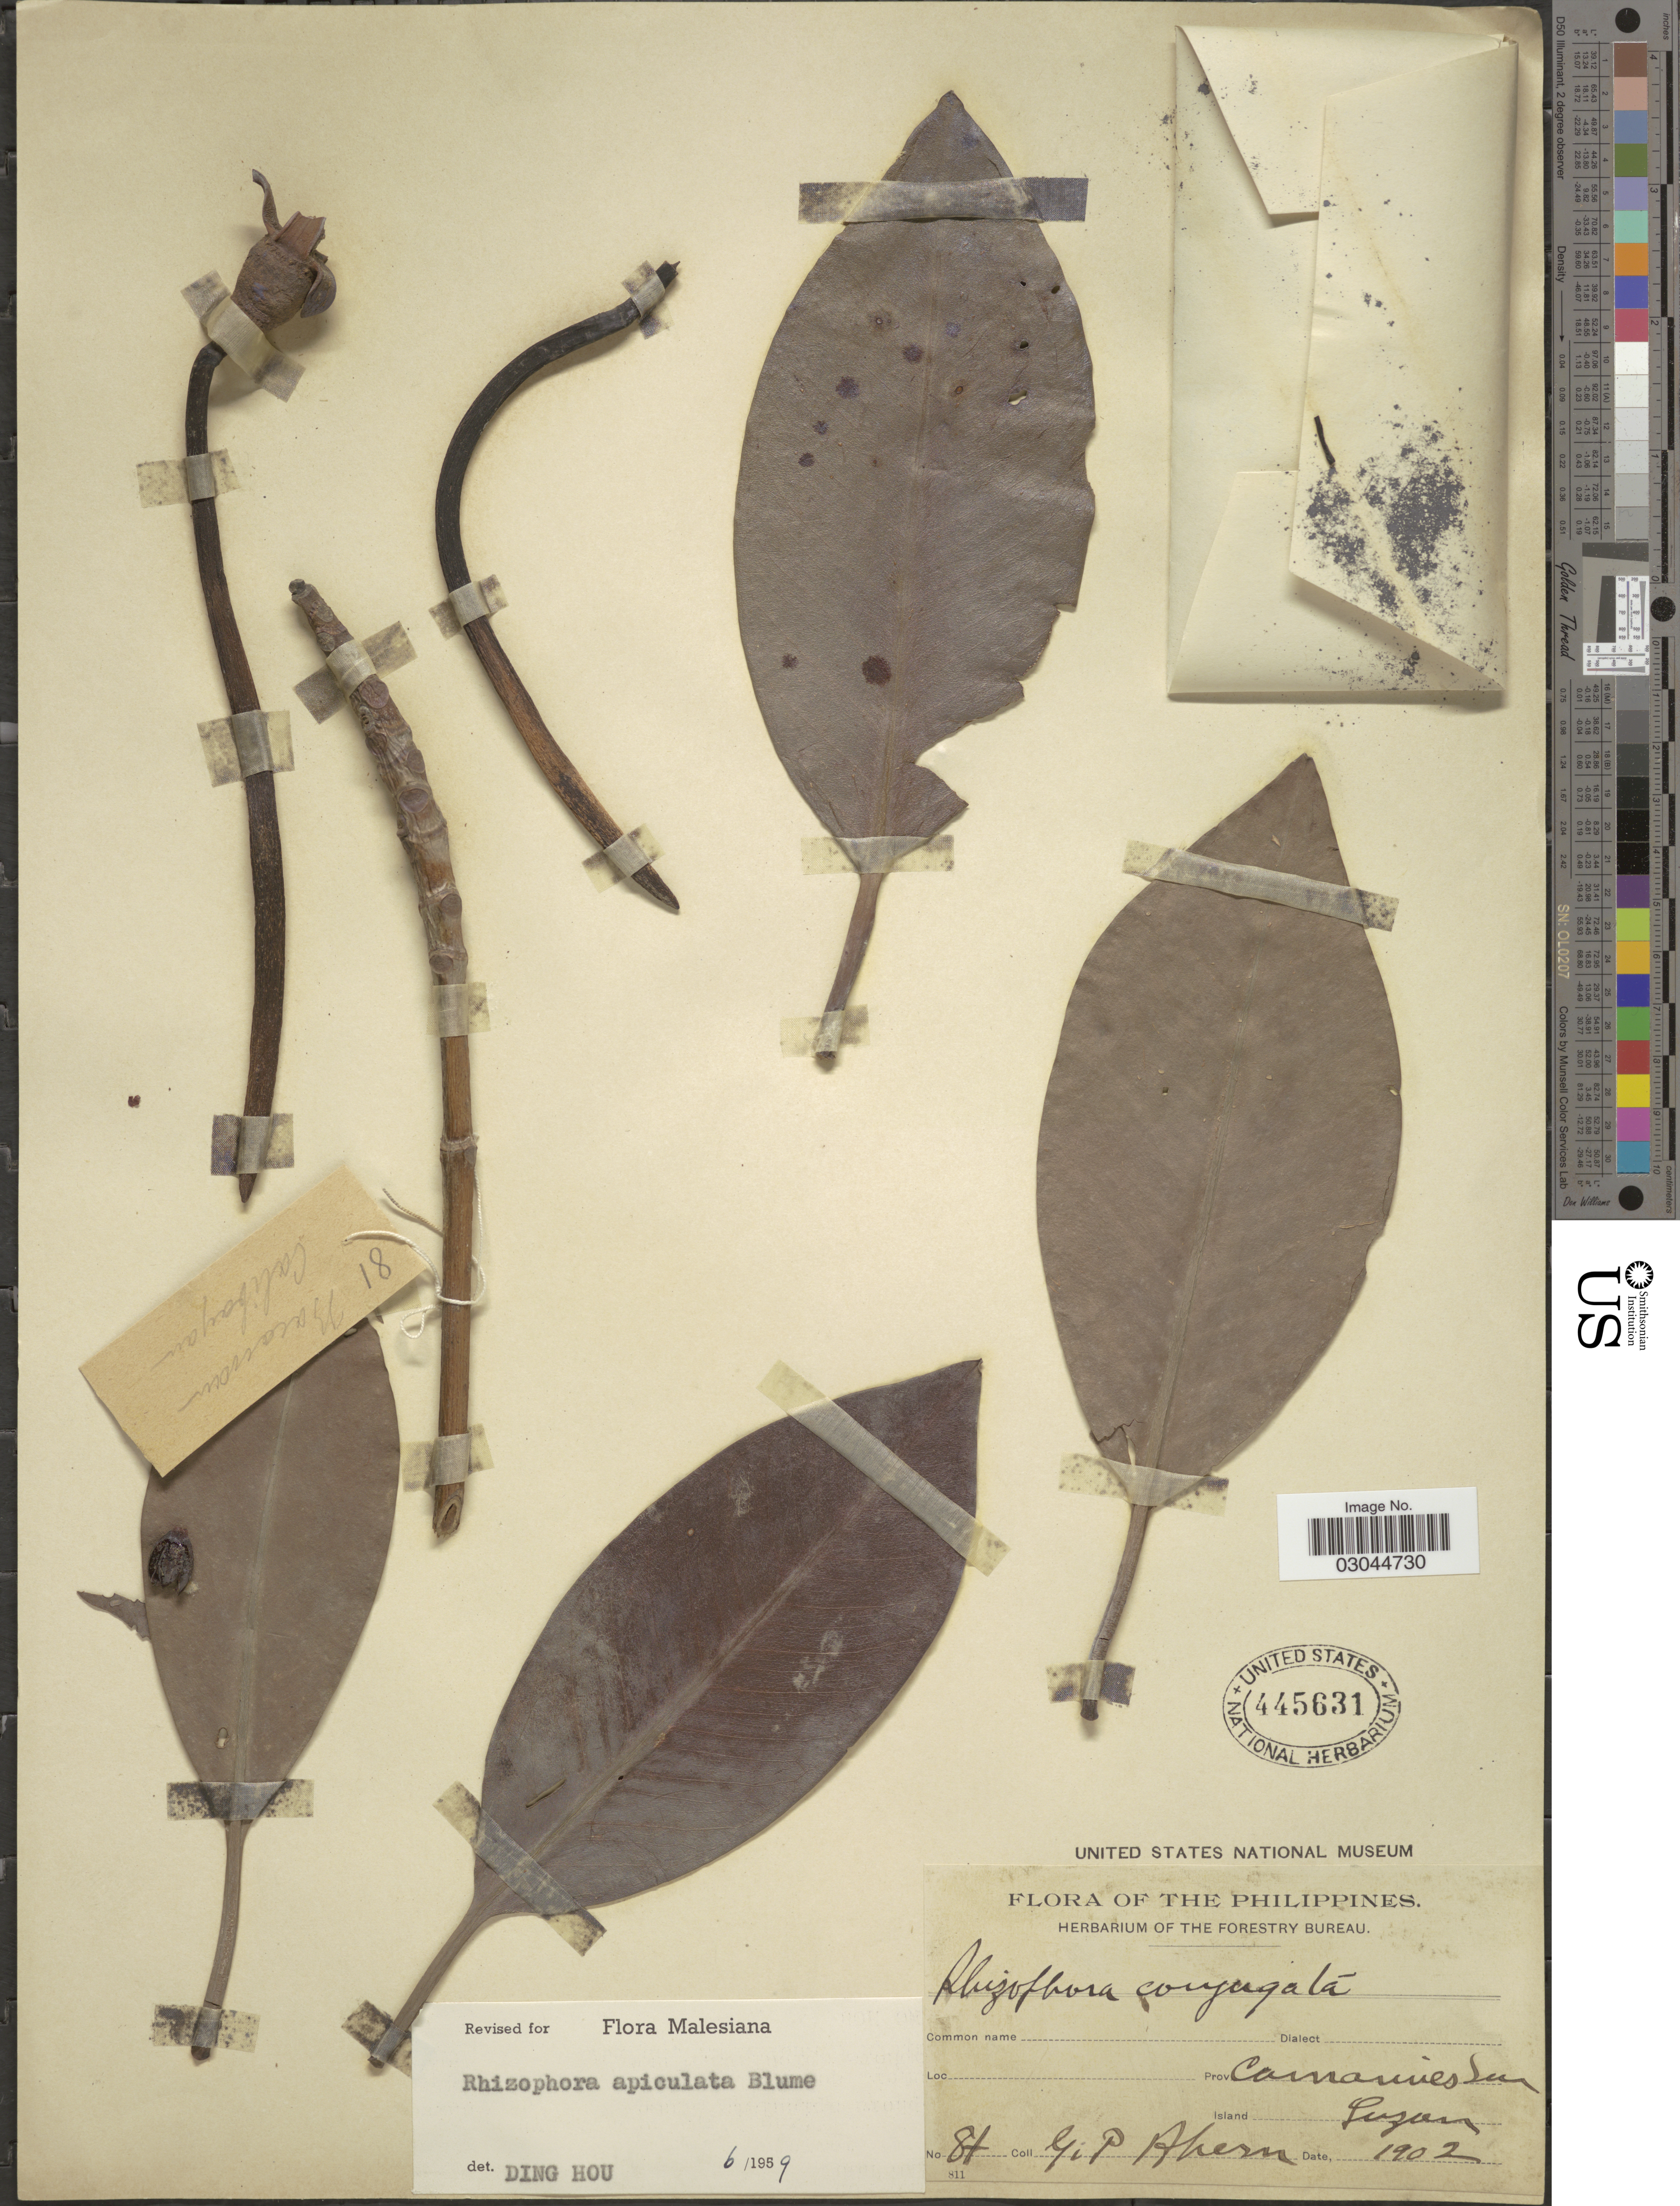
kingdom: Plantae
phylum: Tracheophyta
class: Magnoliopsida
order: Malpighiales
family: Rhizophoraceae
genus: Rhizophora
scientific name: Rhizophora apiculata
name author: Blume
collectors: G. Ahern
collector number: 84*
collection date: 1902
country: Philippines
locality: Prov. Camarines Sur. Island Luzon.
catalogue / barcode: US 445631